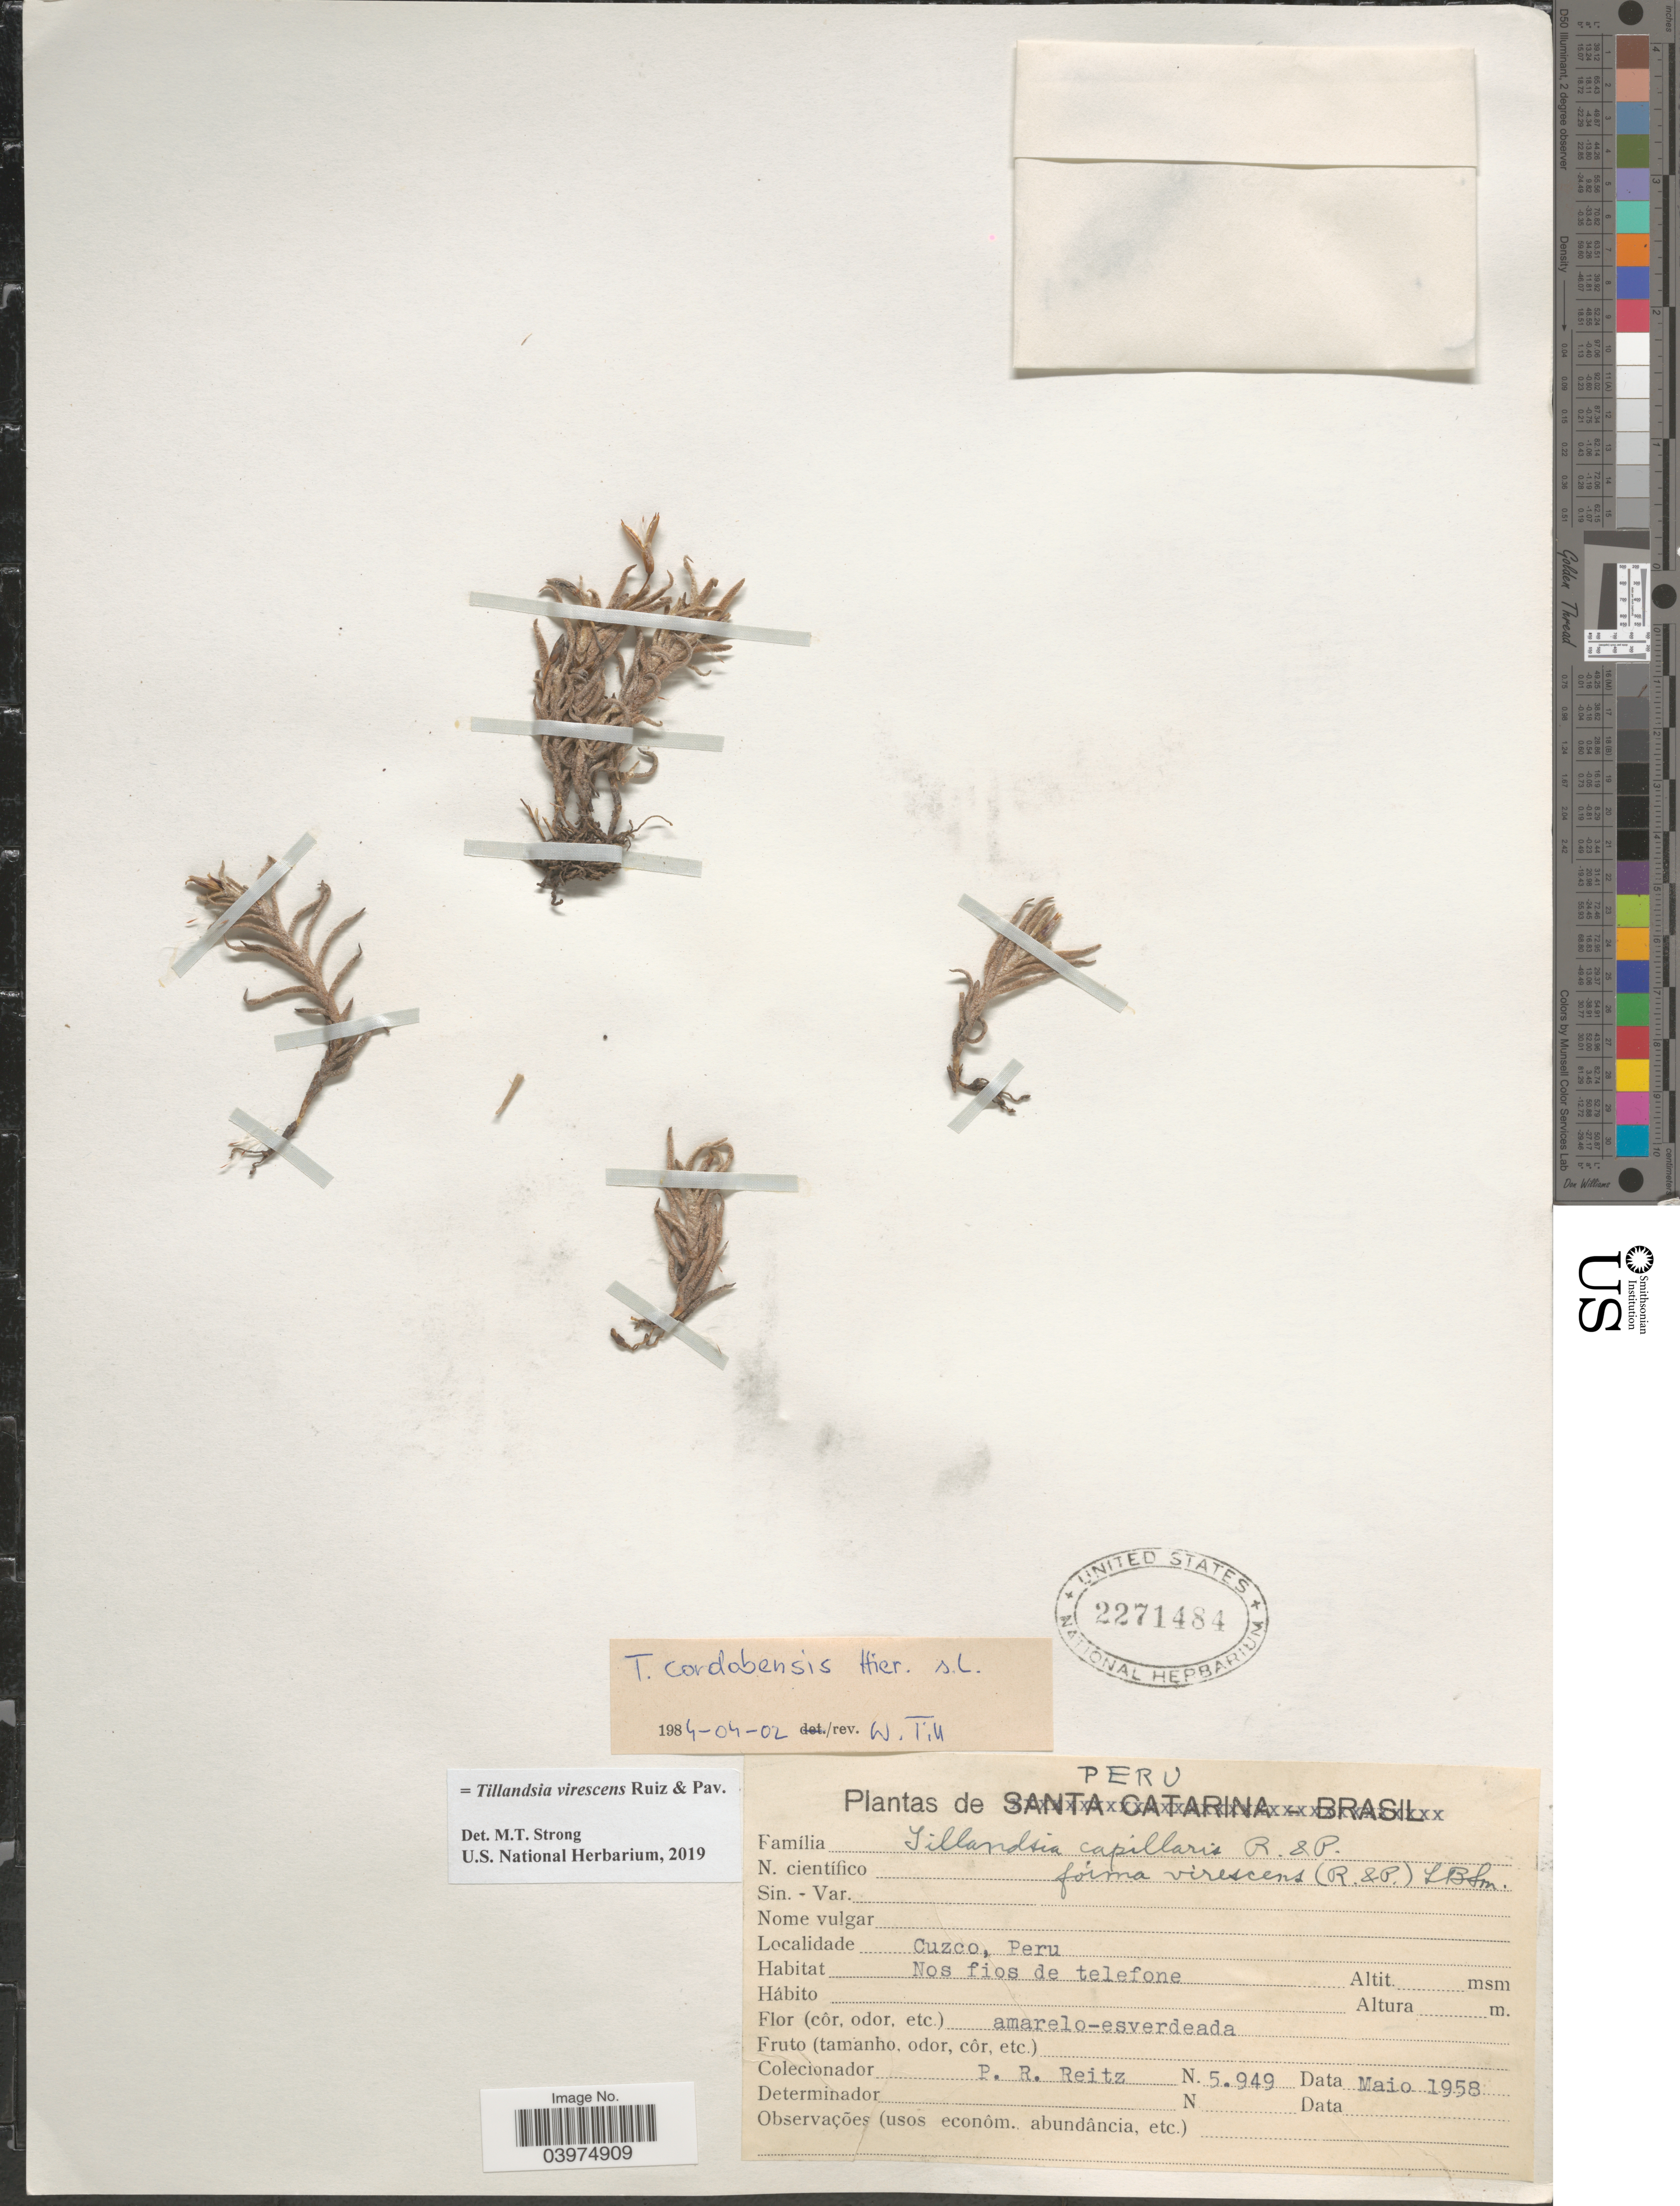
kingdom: Plantae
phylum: Tracheophyta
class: Liliopsida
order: Poales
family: Bromeliaceae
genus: Tillandsia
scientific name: Tillandsia virescens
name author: Ruiz & Pav.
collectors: R. Reitz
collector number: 5949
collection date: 1958-05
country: Peru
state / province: Cusco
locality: Cuzco. Nos fios de telefone.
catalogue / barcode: US 2271484